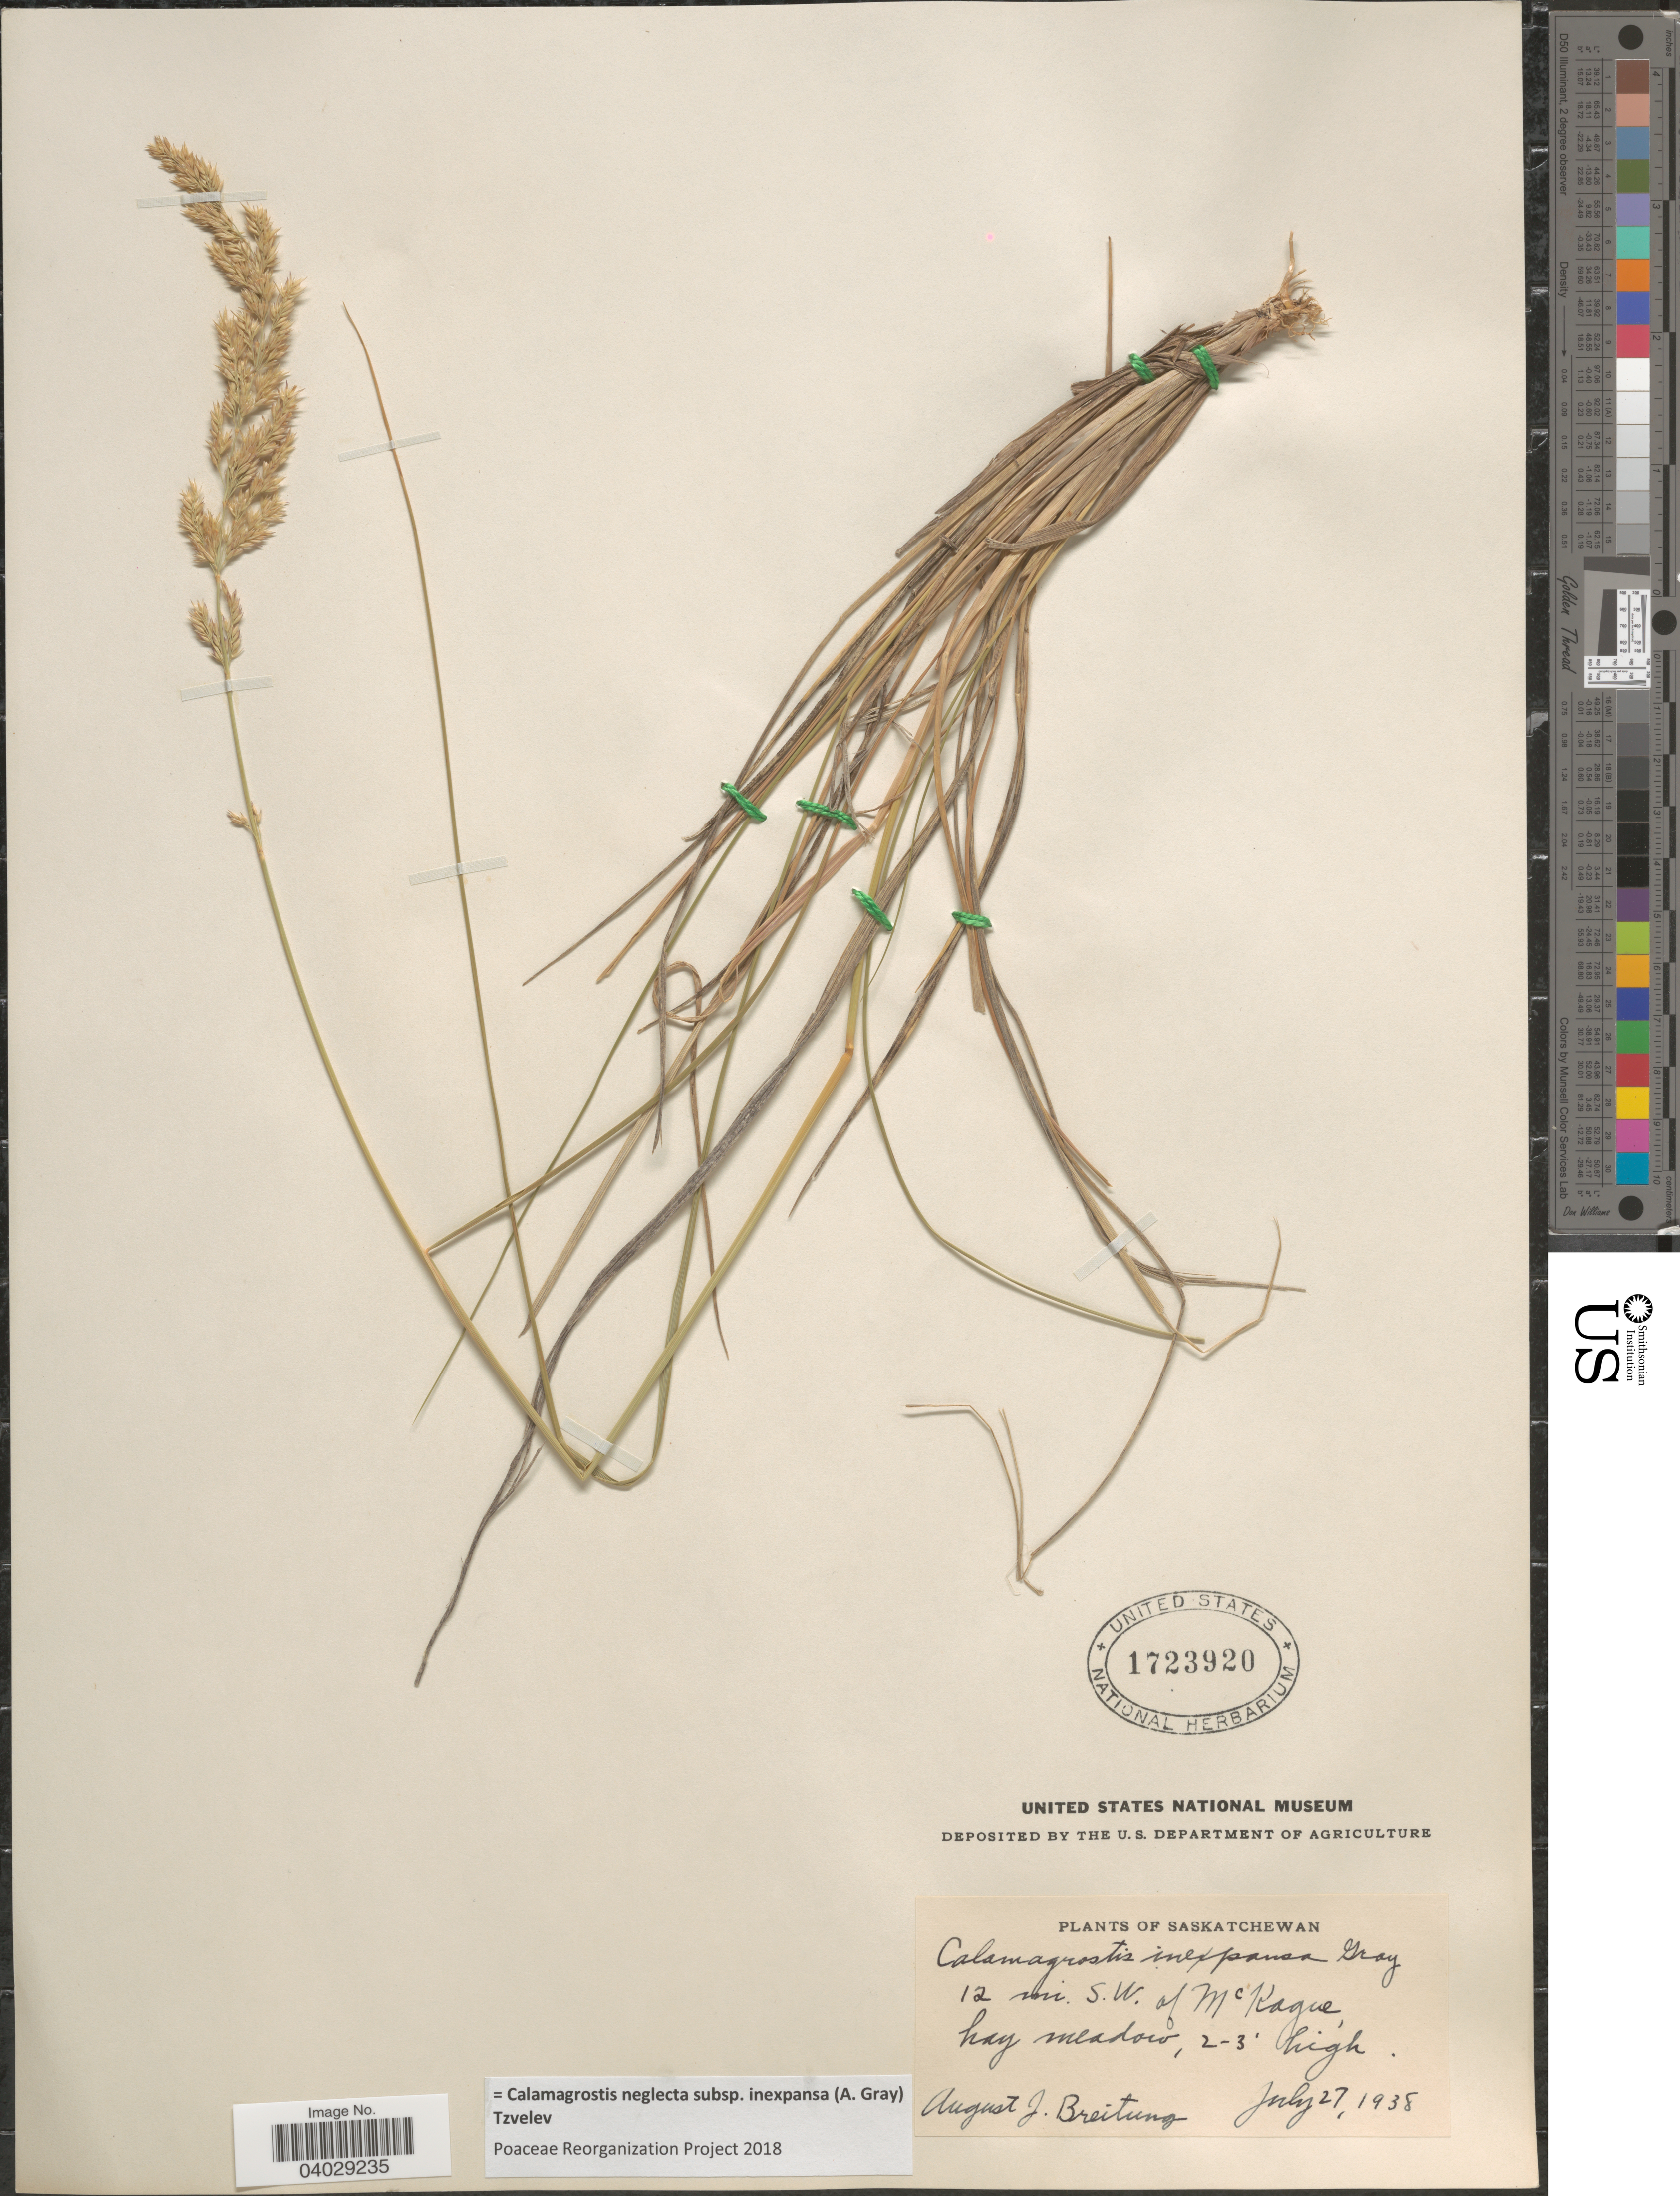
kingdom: Plantae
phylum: Tracheophyta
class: Liliopsida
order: Poales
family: Poaceae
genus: Calamagrostis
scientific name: Calamagrostis neglecta subsp. inexpansa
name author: (A. Gray) Tzvelev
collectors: A. Breitung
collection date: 1938-07-27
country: Canada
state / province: Saskatchewan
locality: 12 mi. S.W. of McKague.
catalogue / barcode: US 1723920